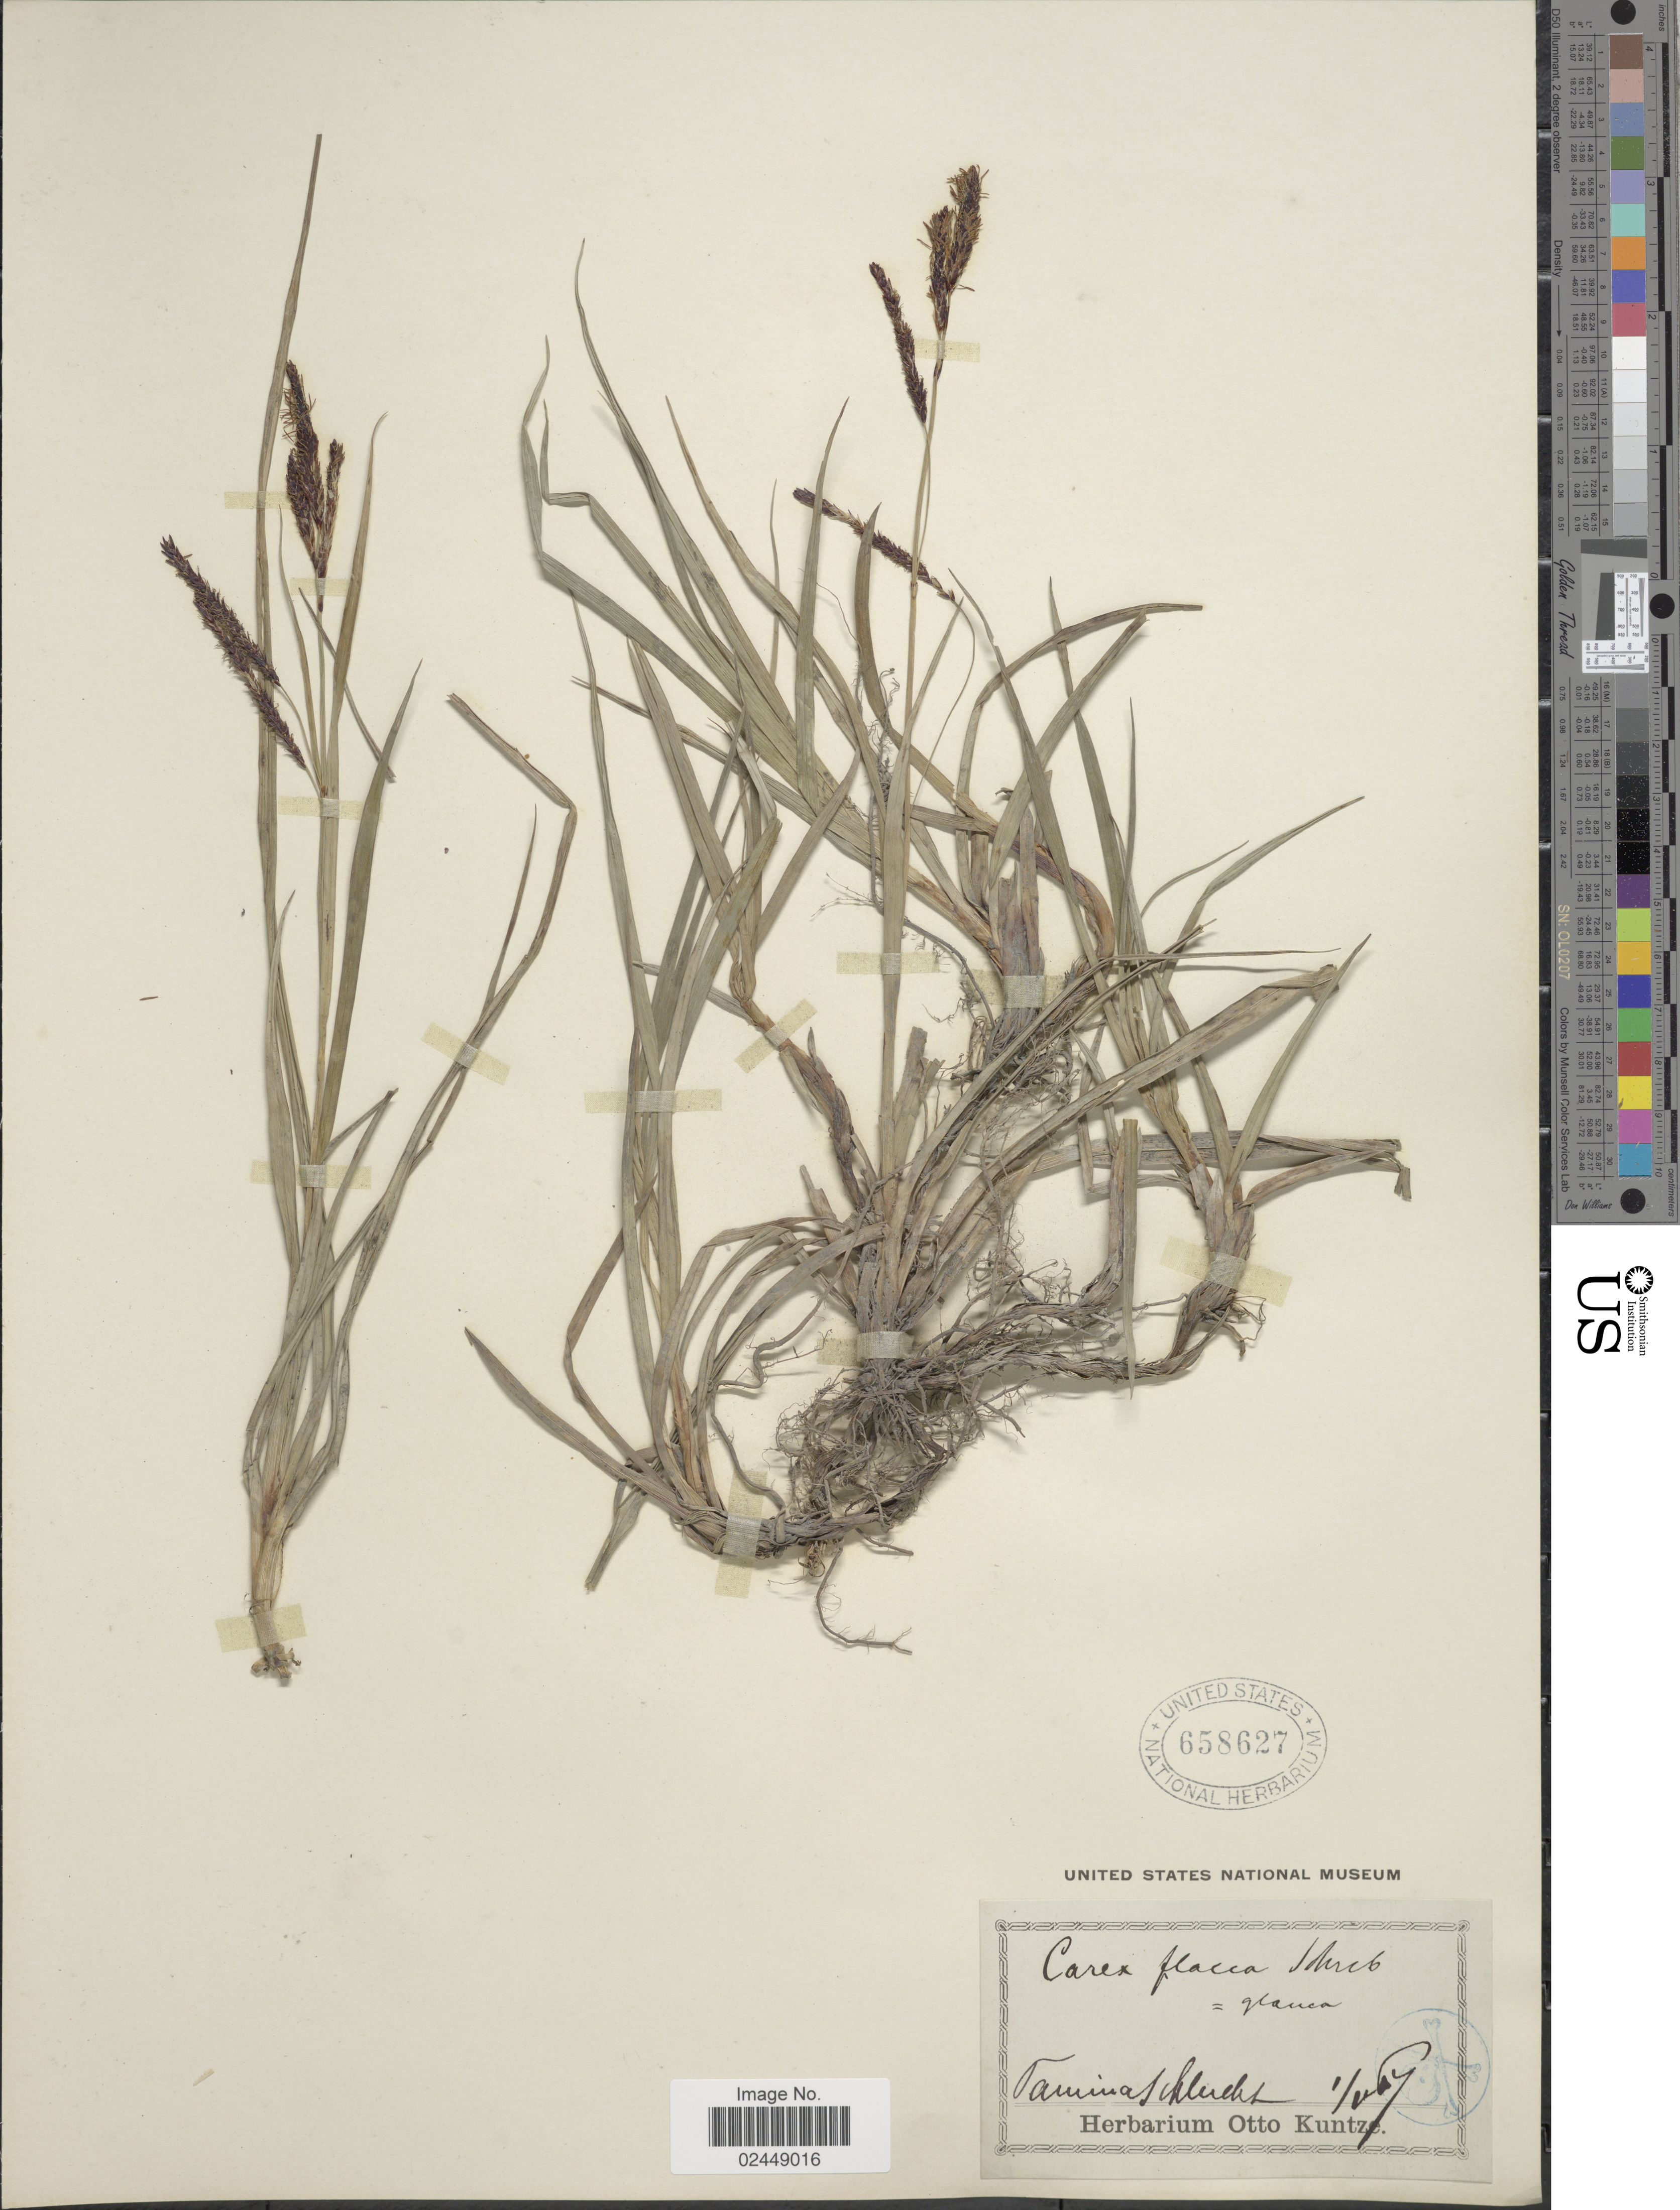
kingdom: Plantae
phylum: Tracheophyta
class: Liliopsida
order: Poales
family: Cyperaceae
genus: Carex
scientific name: Carex flacca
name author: Schreb.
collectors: ex herb. Otto Kuntze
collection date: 1867-05-01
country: Switzerland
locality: Taminaschlucht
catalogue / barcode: US 658627